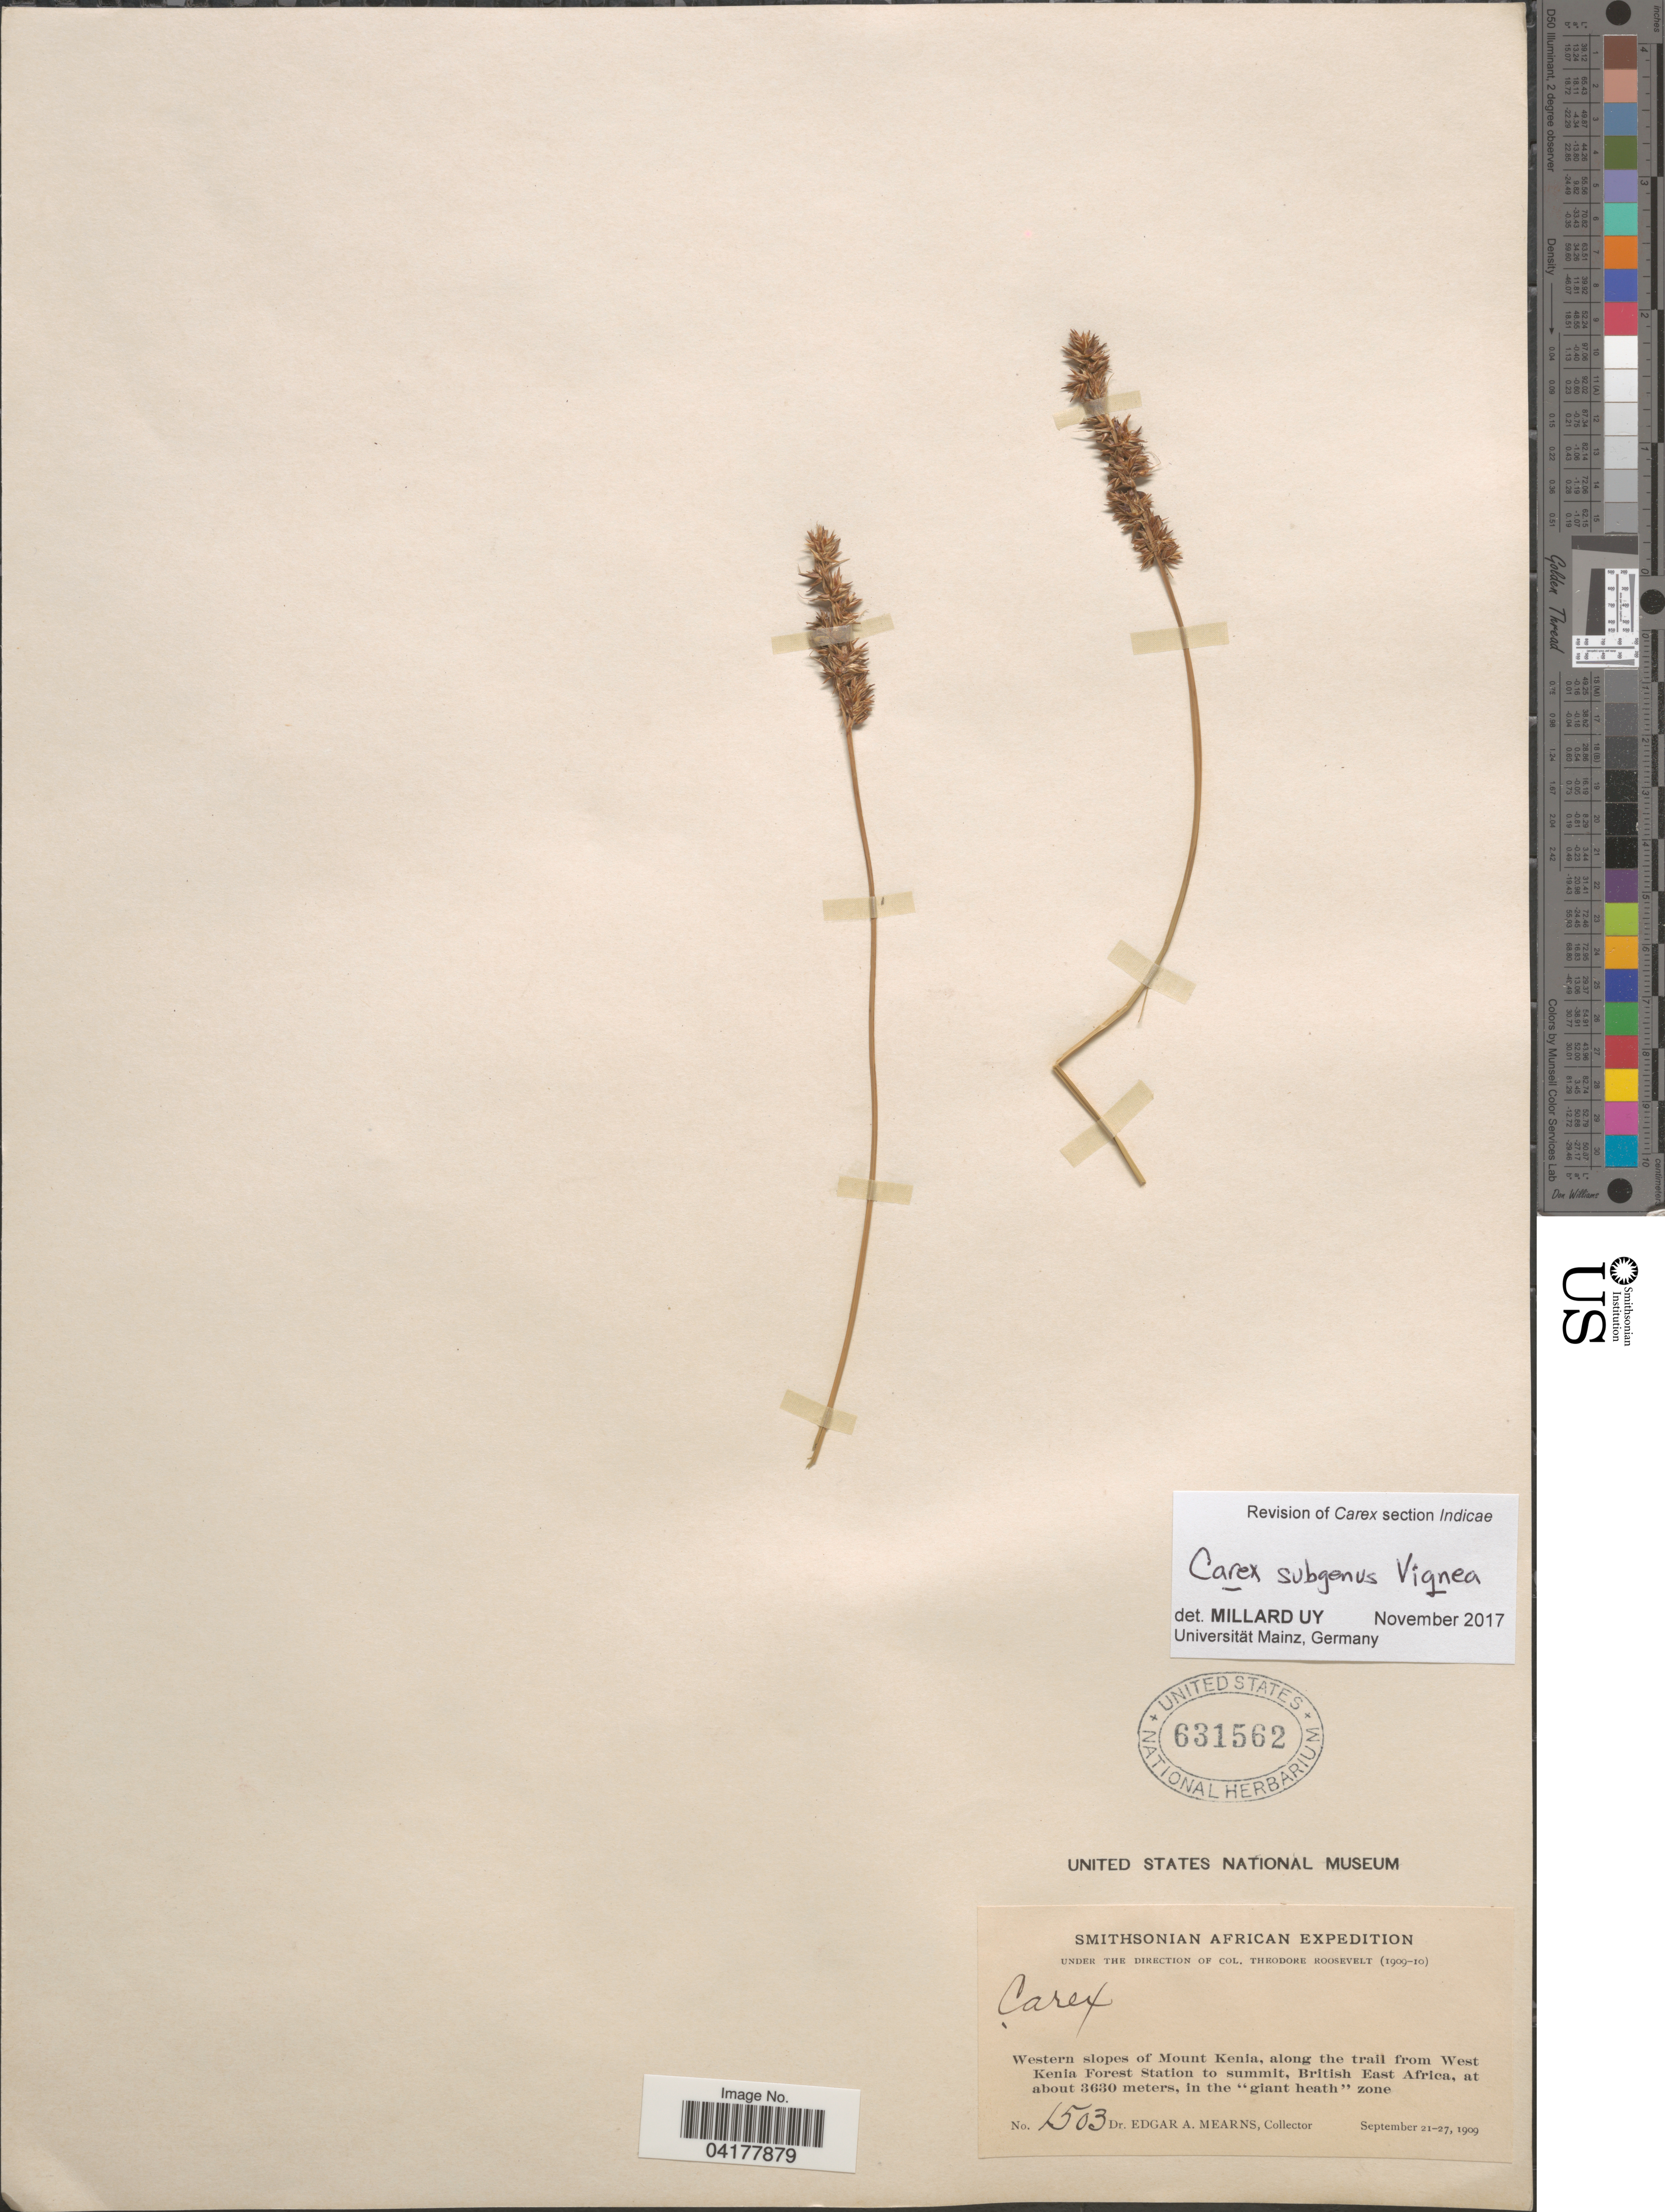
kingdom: Plantae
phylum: Tracheophyta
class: Liliopsida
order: Poales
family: Cyperaceae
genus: Carex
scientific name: Carex sp.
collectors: E. A. Mearns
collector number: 1503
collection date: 1909-09-21/1909-09-27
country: Kenya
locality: Smithsonian African Expedition. Western slopes of Mount Kenia, along the trail from West Kenia Forest Station to summit, British East Africa.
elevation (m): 3630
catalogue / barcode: US 631562